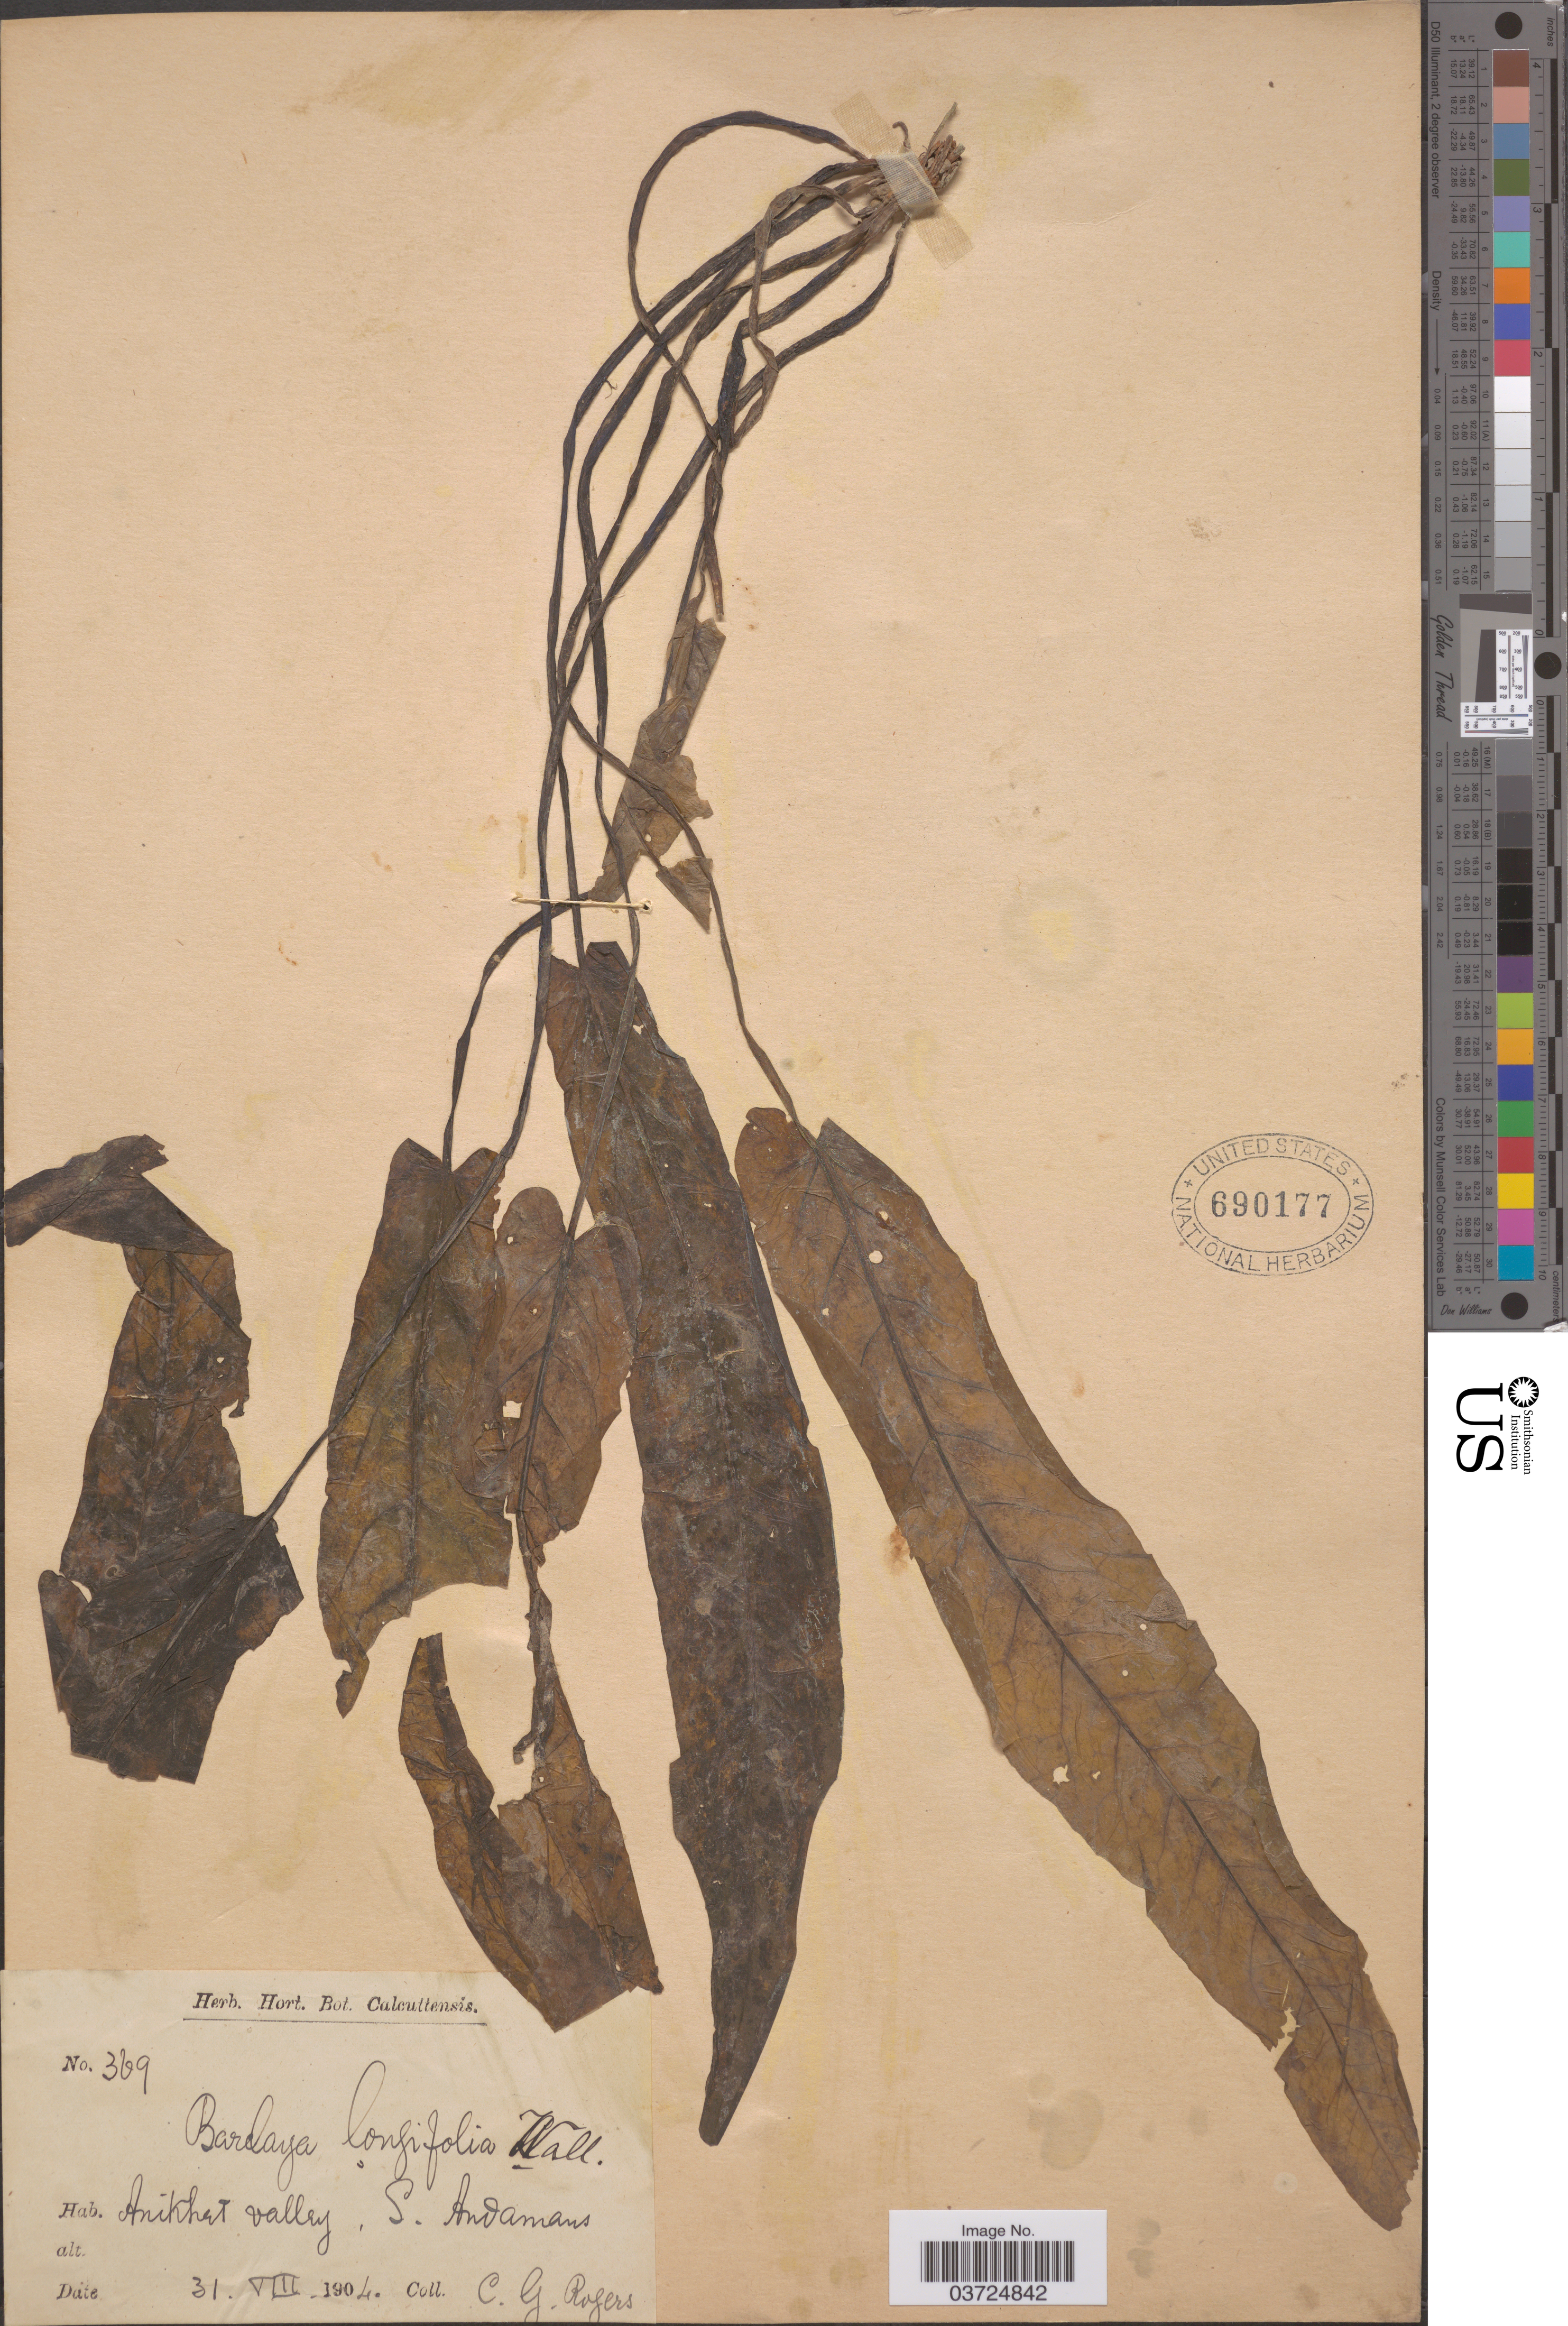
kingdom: Plantae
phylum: Tracheophyta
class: Magnoliopsida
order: Nymphaeales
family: Nymphaeaceae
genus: Barclaya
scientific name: Barclaya longifolia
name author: Wall.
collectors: C. Rogers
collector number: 369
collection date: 1904-08-31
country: India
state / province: Andaman and Nicobar Islands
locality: Anikhet valley. S. Andamans.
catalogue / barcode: US 690177